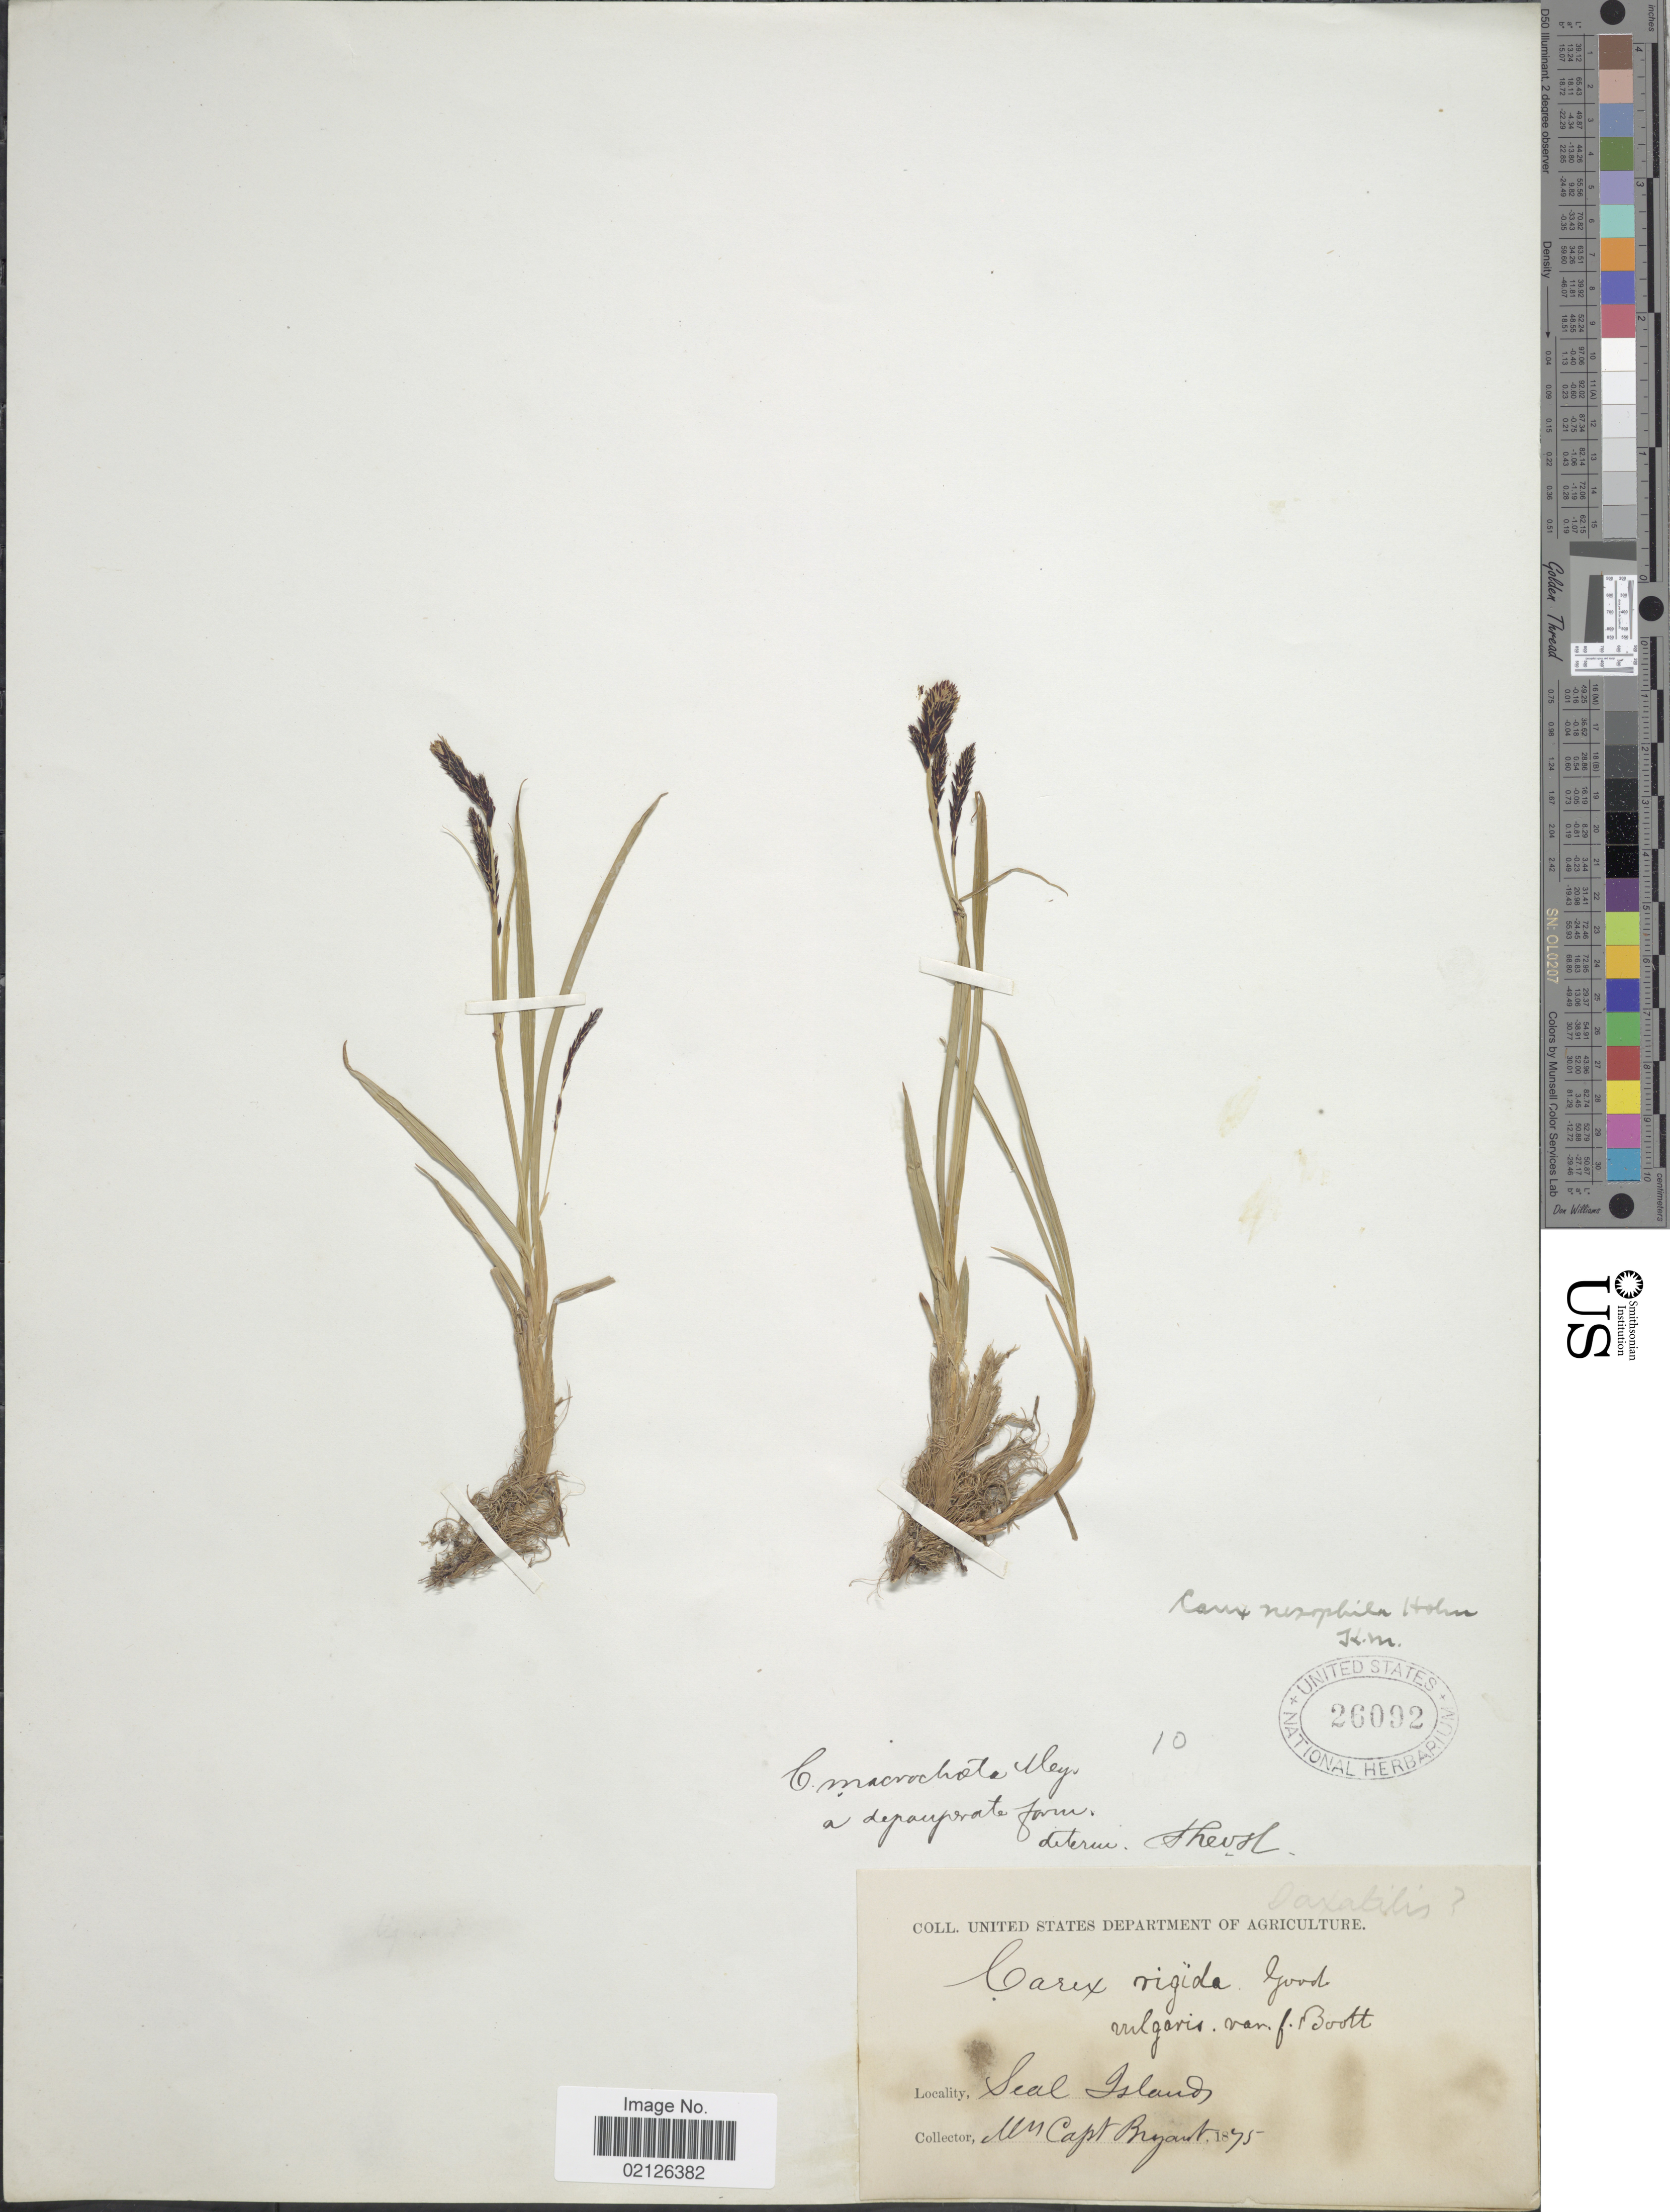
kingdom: Plantae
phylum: Tracheophyta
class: Liliopsida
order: Poales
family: Cyperaceae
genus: Carex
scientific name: Carex microchaeta subsp. nesophila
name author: (Holm) D.F. Murray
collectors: C. Bryant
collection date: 1875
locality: Seal Islands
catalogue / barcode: US 26092